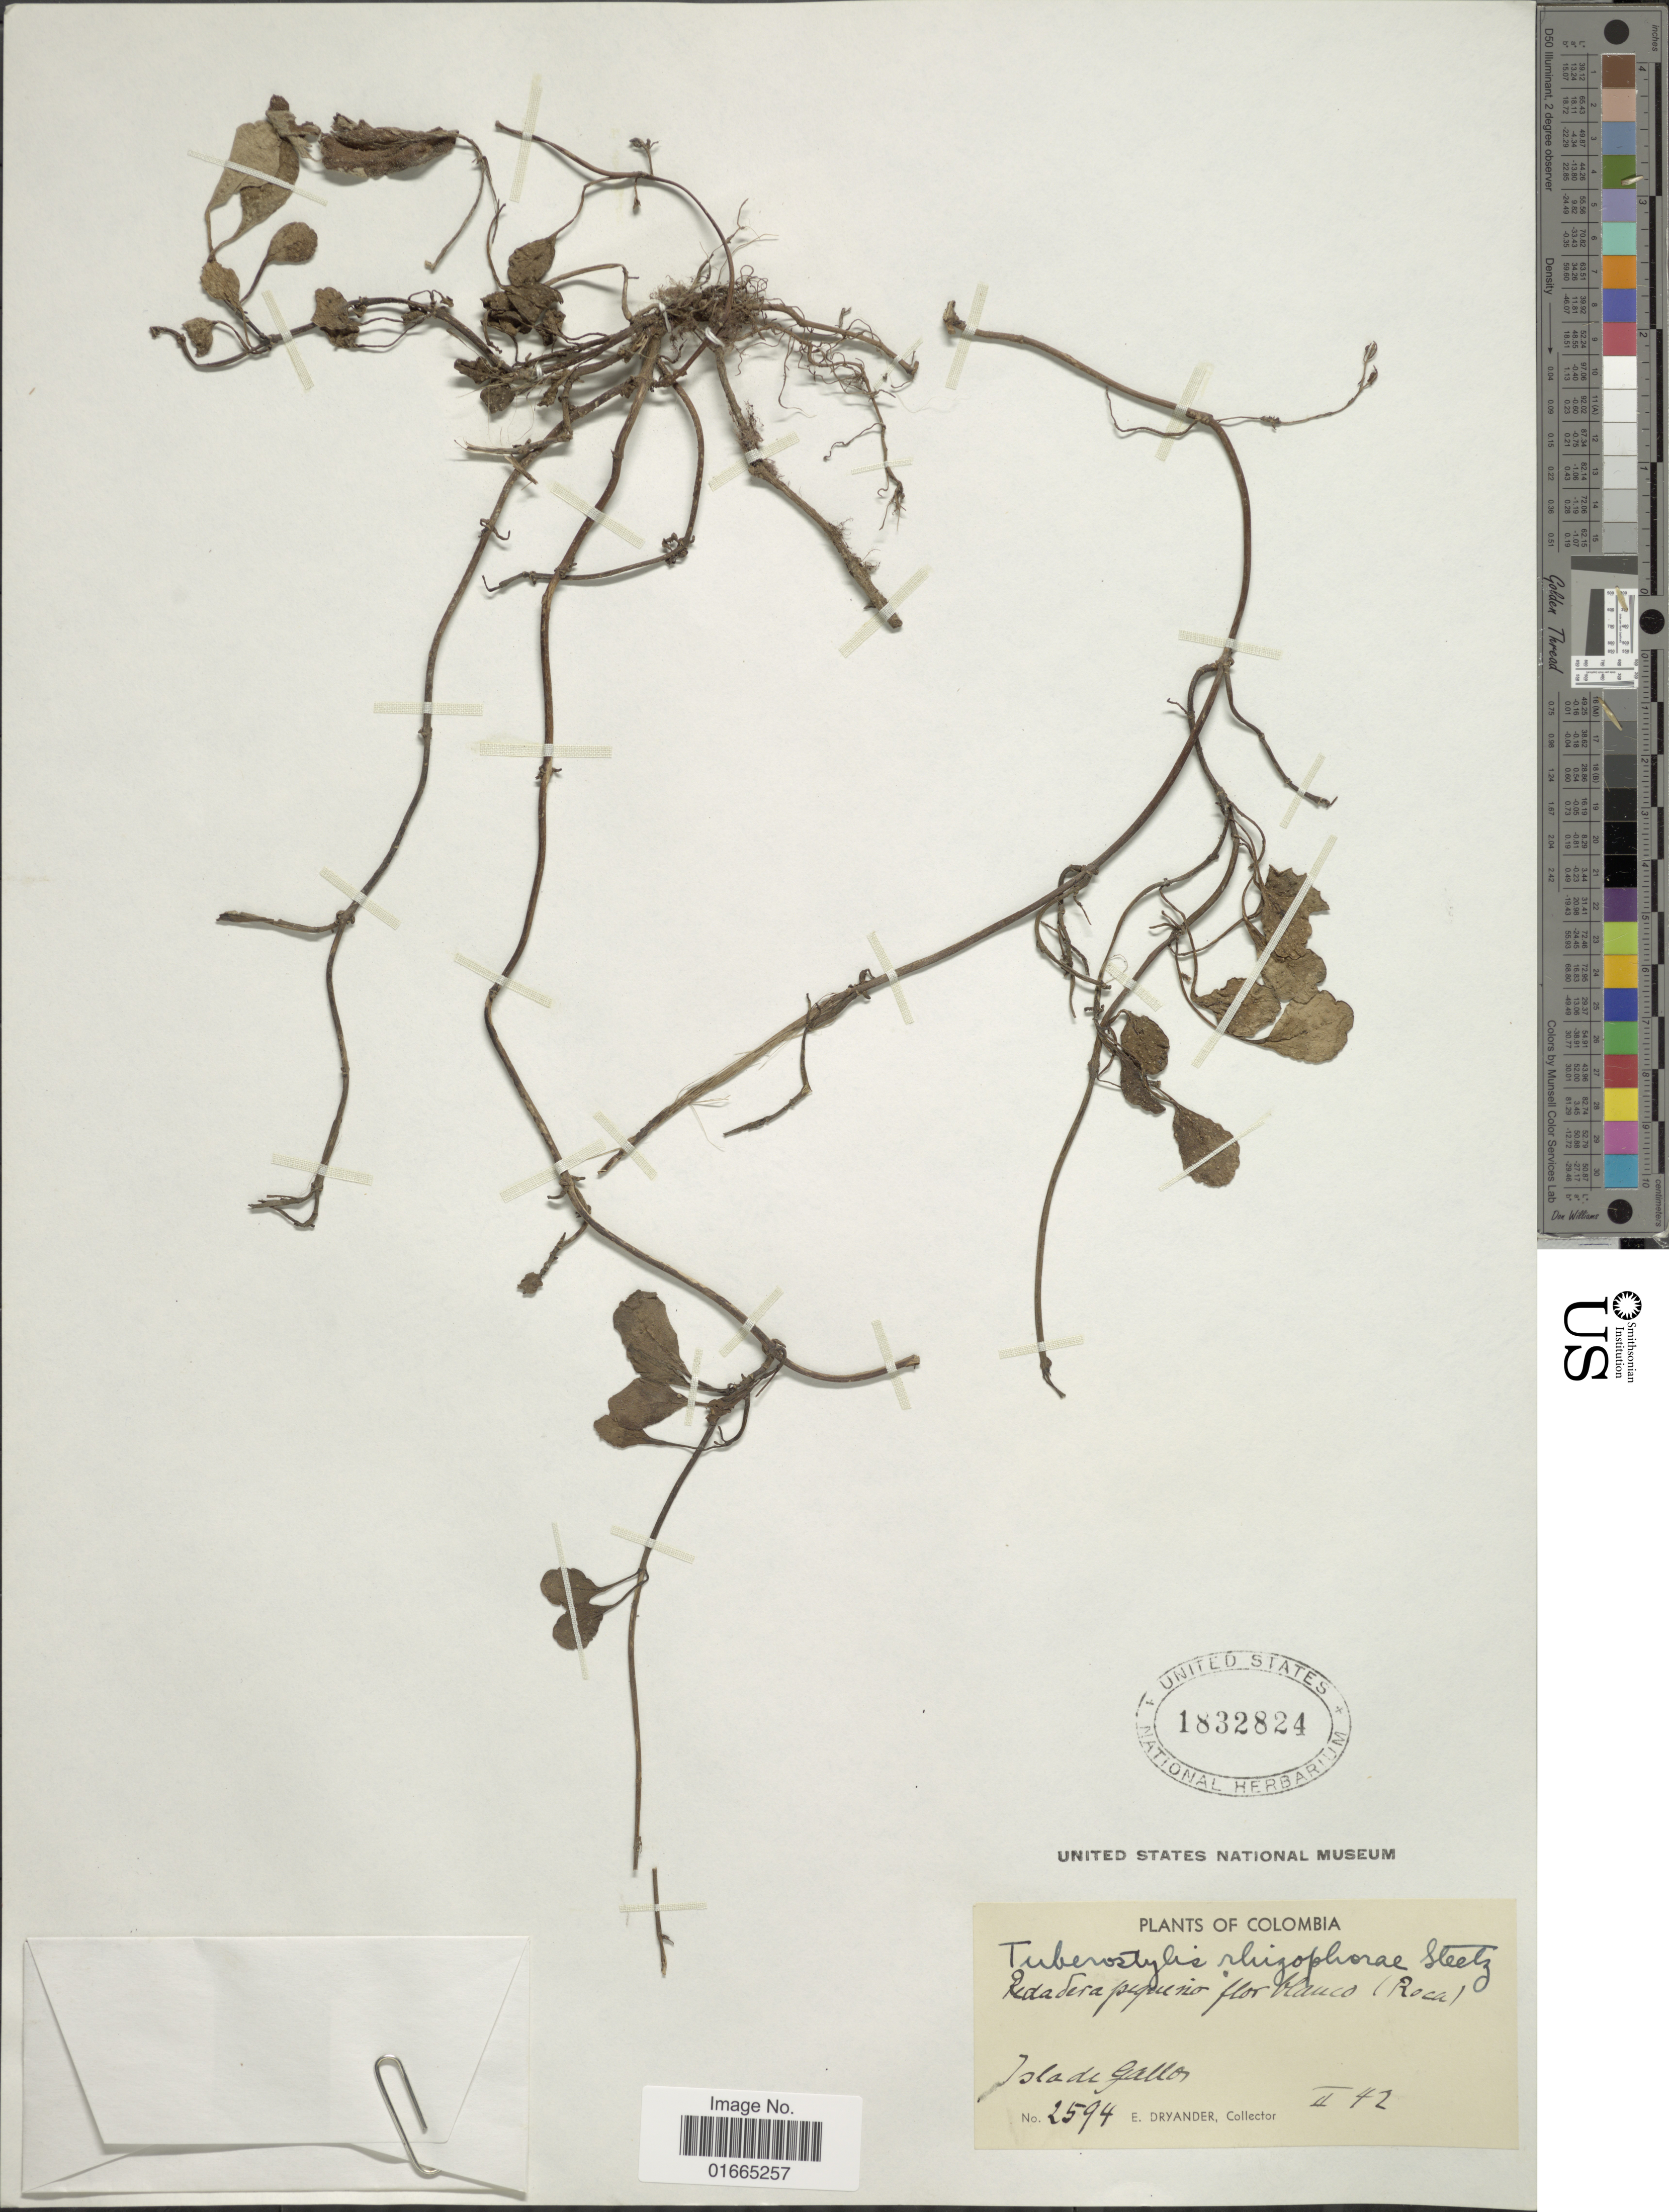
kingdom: Plantae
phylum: Tracheophyta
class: Magnoliopsida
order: Asterales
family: Asteraceae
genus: Tuberostylis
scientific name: Tuberostylis rhizophorae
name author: Steetz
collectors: E. Dryander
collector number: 2594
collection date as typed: Transcribed d/m/y: /2/42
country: Colombia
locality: Isla de Gallos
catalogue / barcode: US 1832824